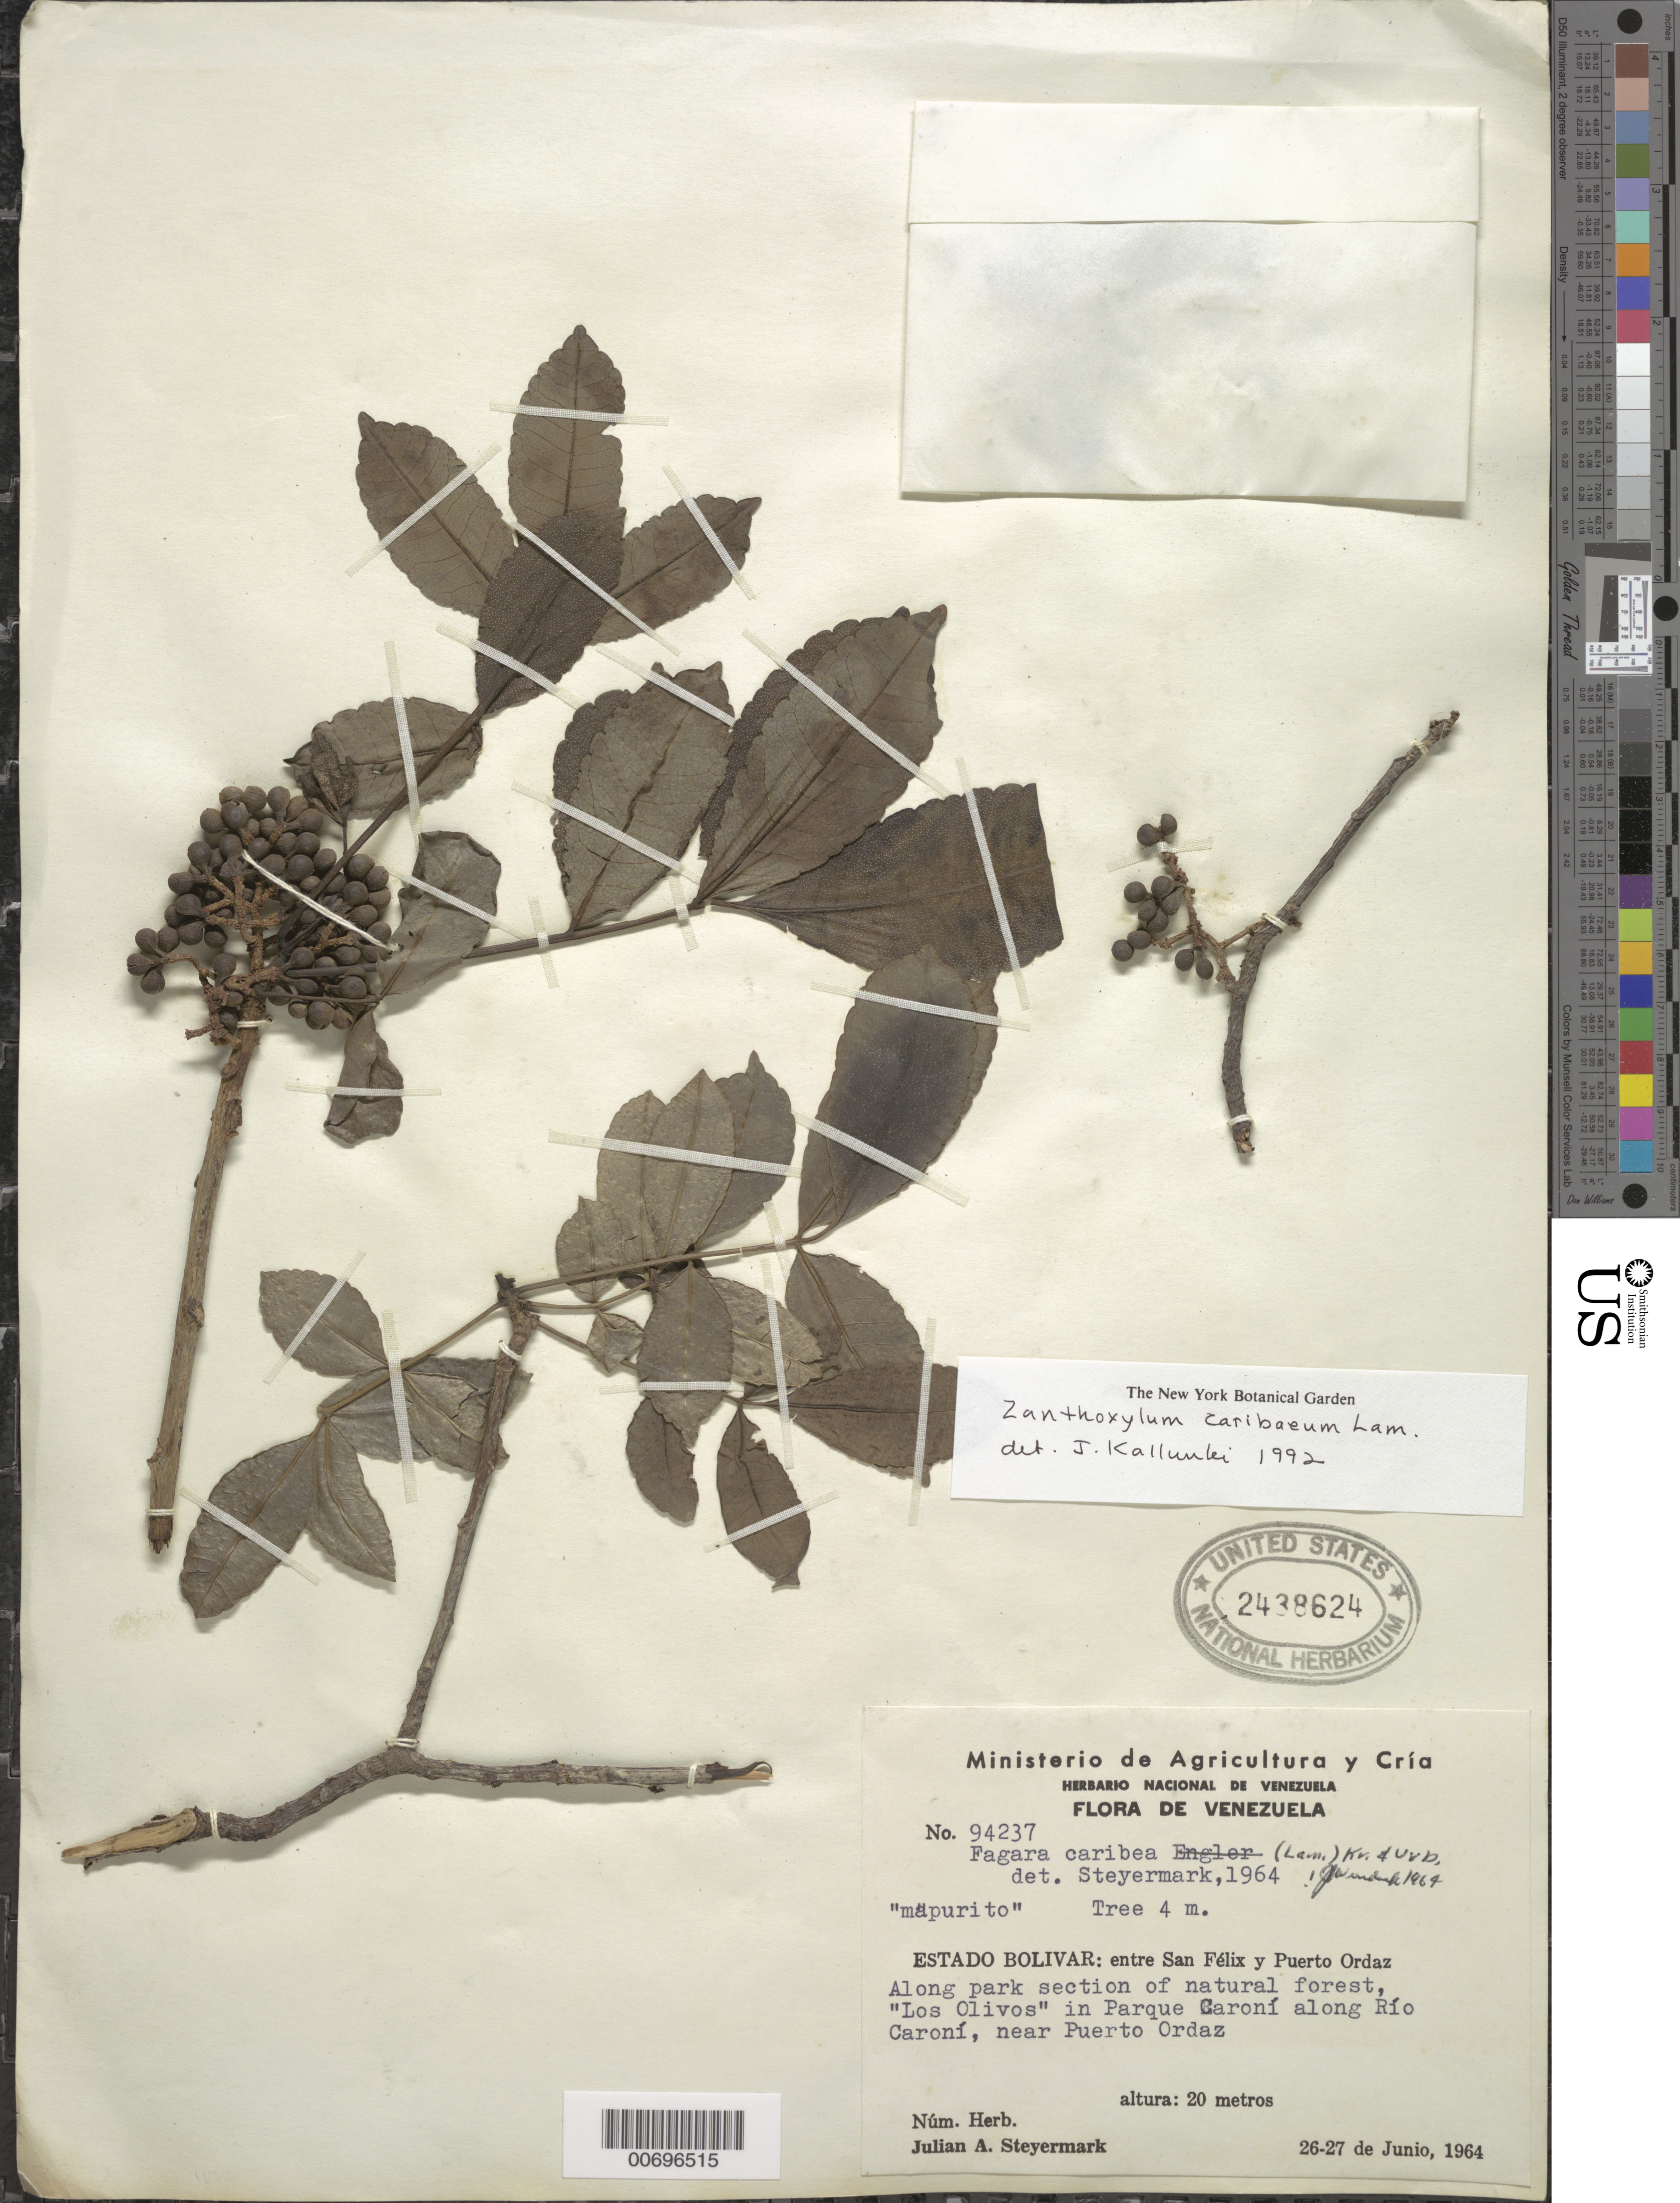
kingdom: Plantae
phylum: Tracheophyta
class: Magnoliopsida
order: Sapindales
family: Rutaceae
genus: Zanthoxylum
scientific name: Zanthoxylum caribaeum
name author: Lam.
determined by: Kallunki, Jacquelyn A.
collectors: J. Steyermark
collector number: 94237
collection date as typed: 26-Jun-64 to 27-Jun-64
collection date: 1964-06-26/1964-06-27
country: Venezuela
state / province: Bolívar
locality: San Félix to Puerto Ordaz; "Los Olivos" (Olive trees), Parque Caroní along Río Caroní, near Puerto Ordaz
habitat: Along park section of natural forest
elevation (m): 20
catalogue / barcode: US 2438624